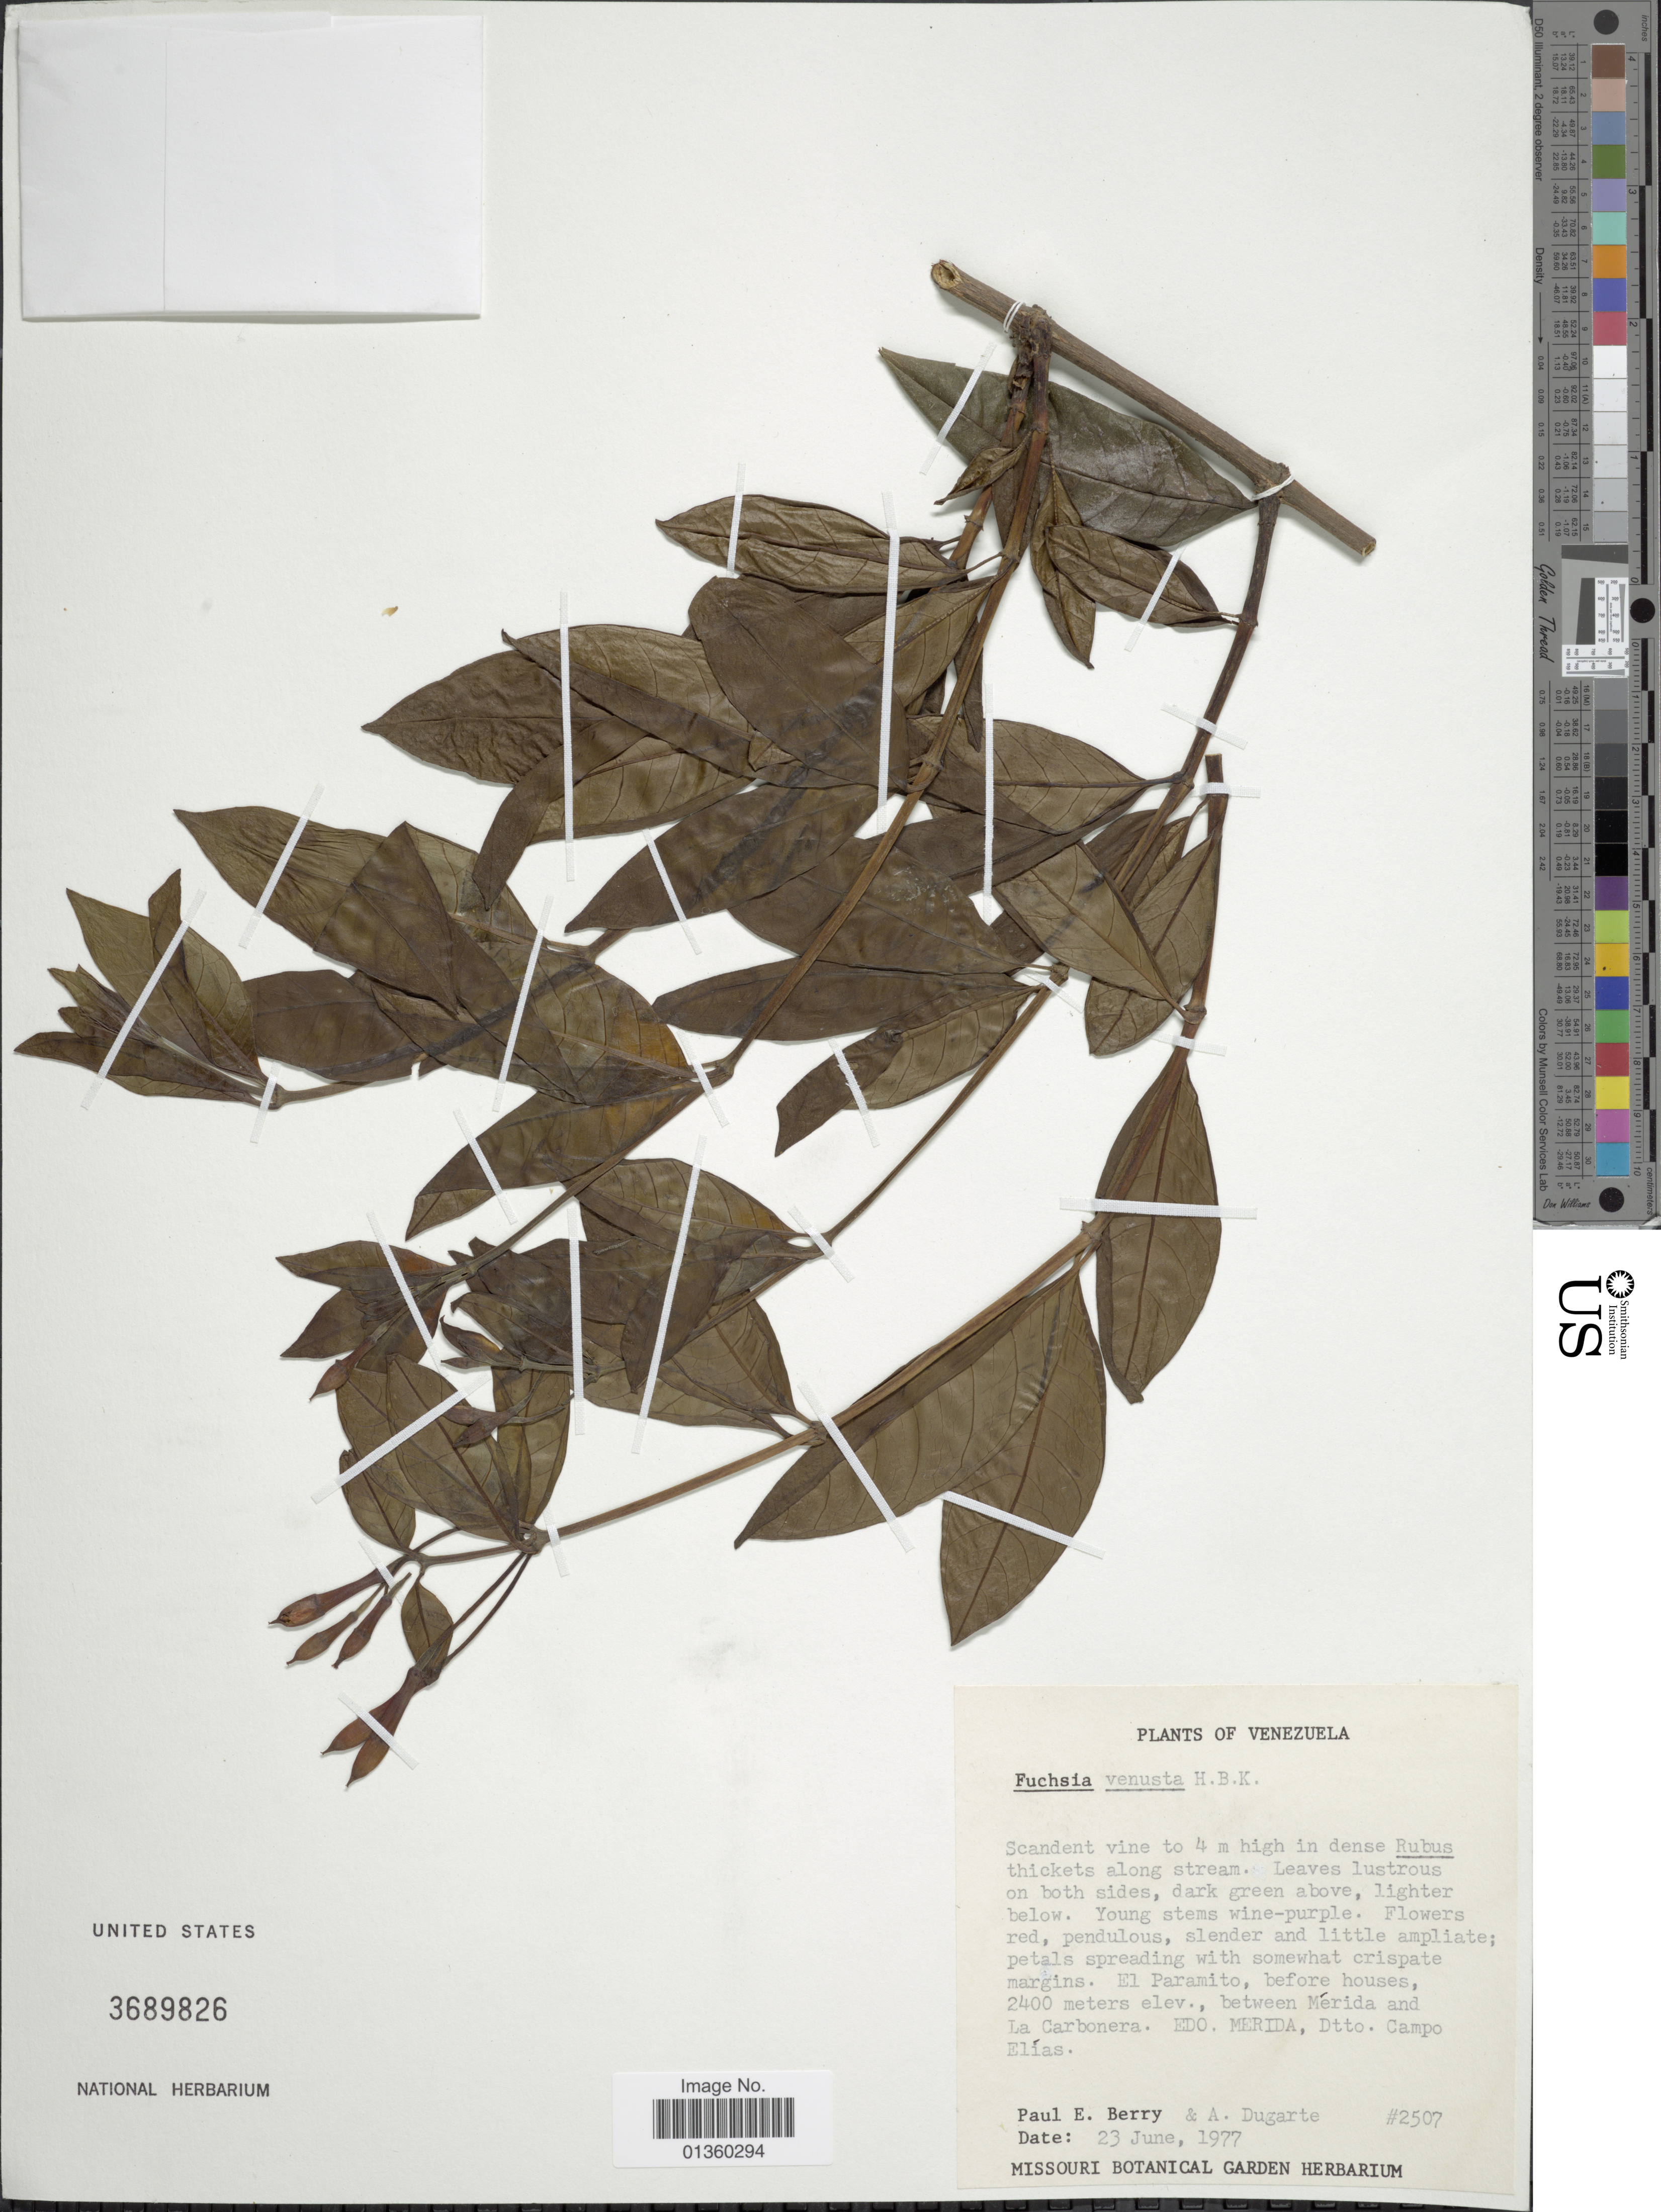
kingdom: Plantae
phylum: Tracheophyta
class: Magnoliopsida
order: Myrtales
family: Onagraceae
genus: Fuchsia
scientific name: Fuchsia venusta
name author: Kunth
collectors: P. E. Berry & A. Dugarte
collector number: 2507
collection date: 1977-06-23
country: Venezuela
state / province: Mérida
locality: El Paramito, before houses, between Mérida and La Carbonera, Dtto. Campo Elías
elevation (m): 2400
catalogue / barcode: US 3689826